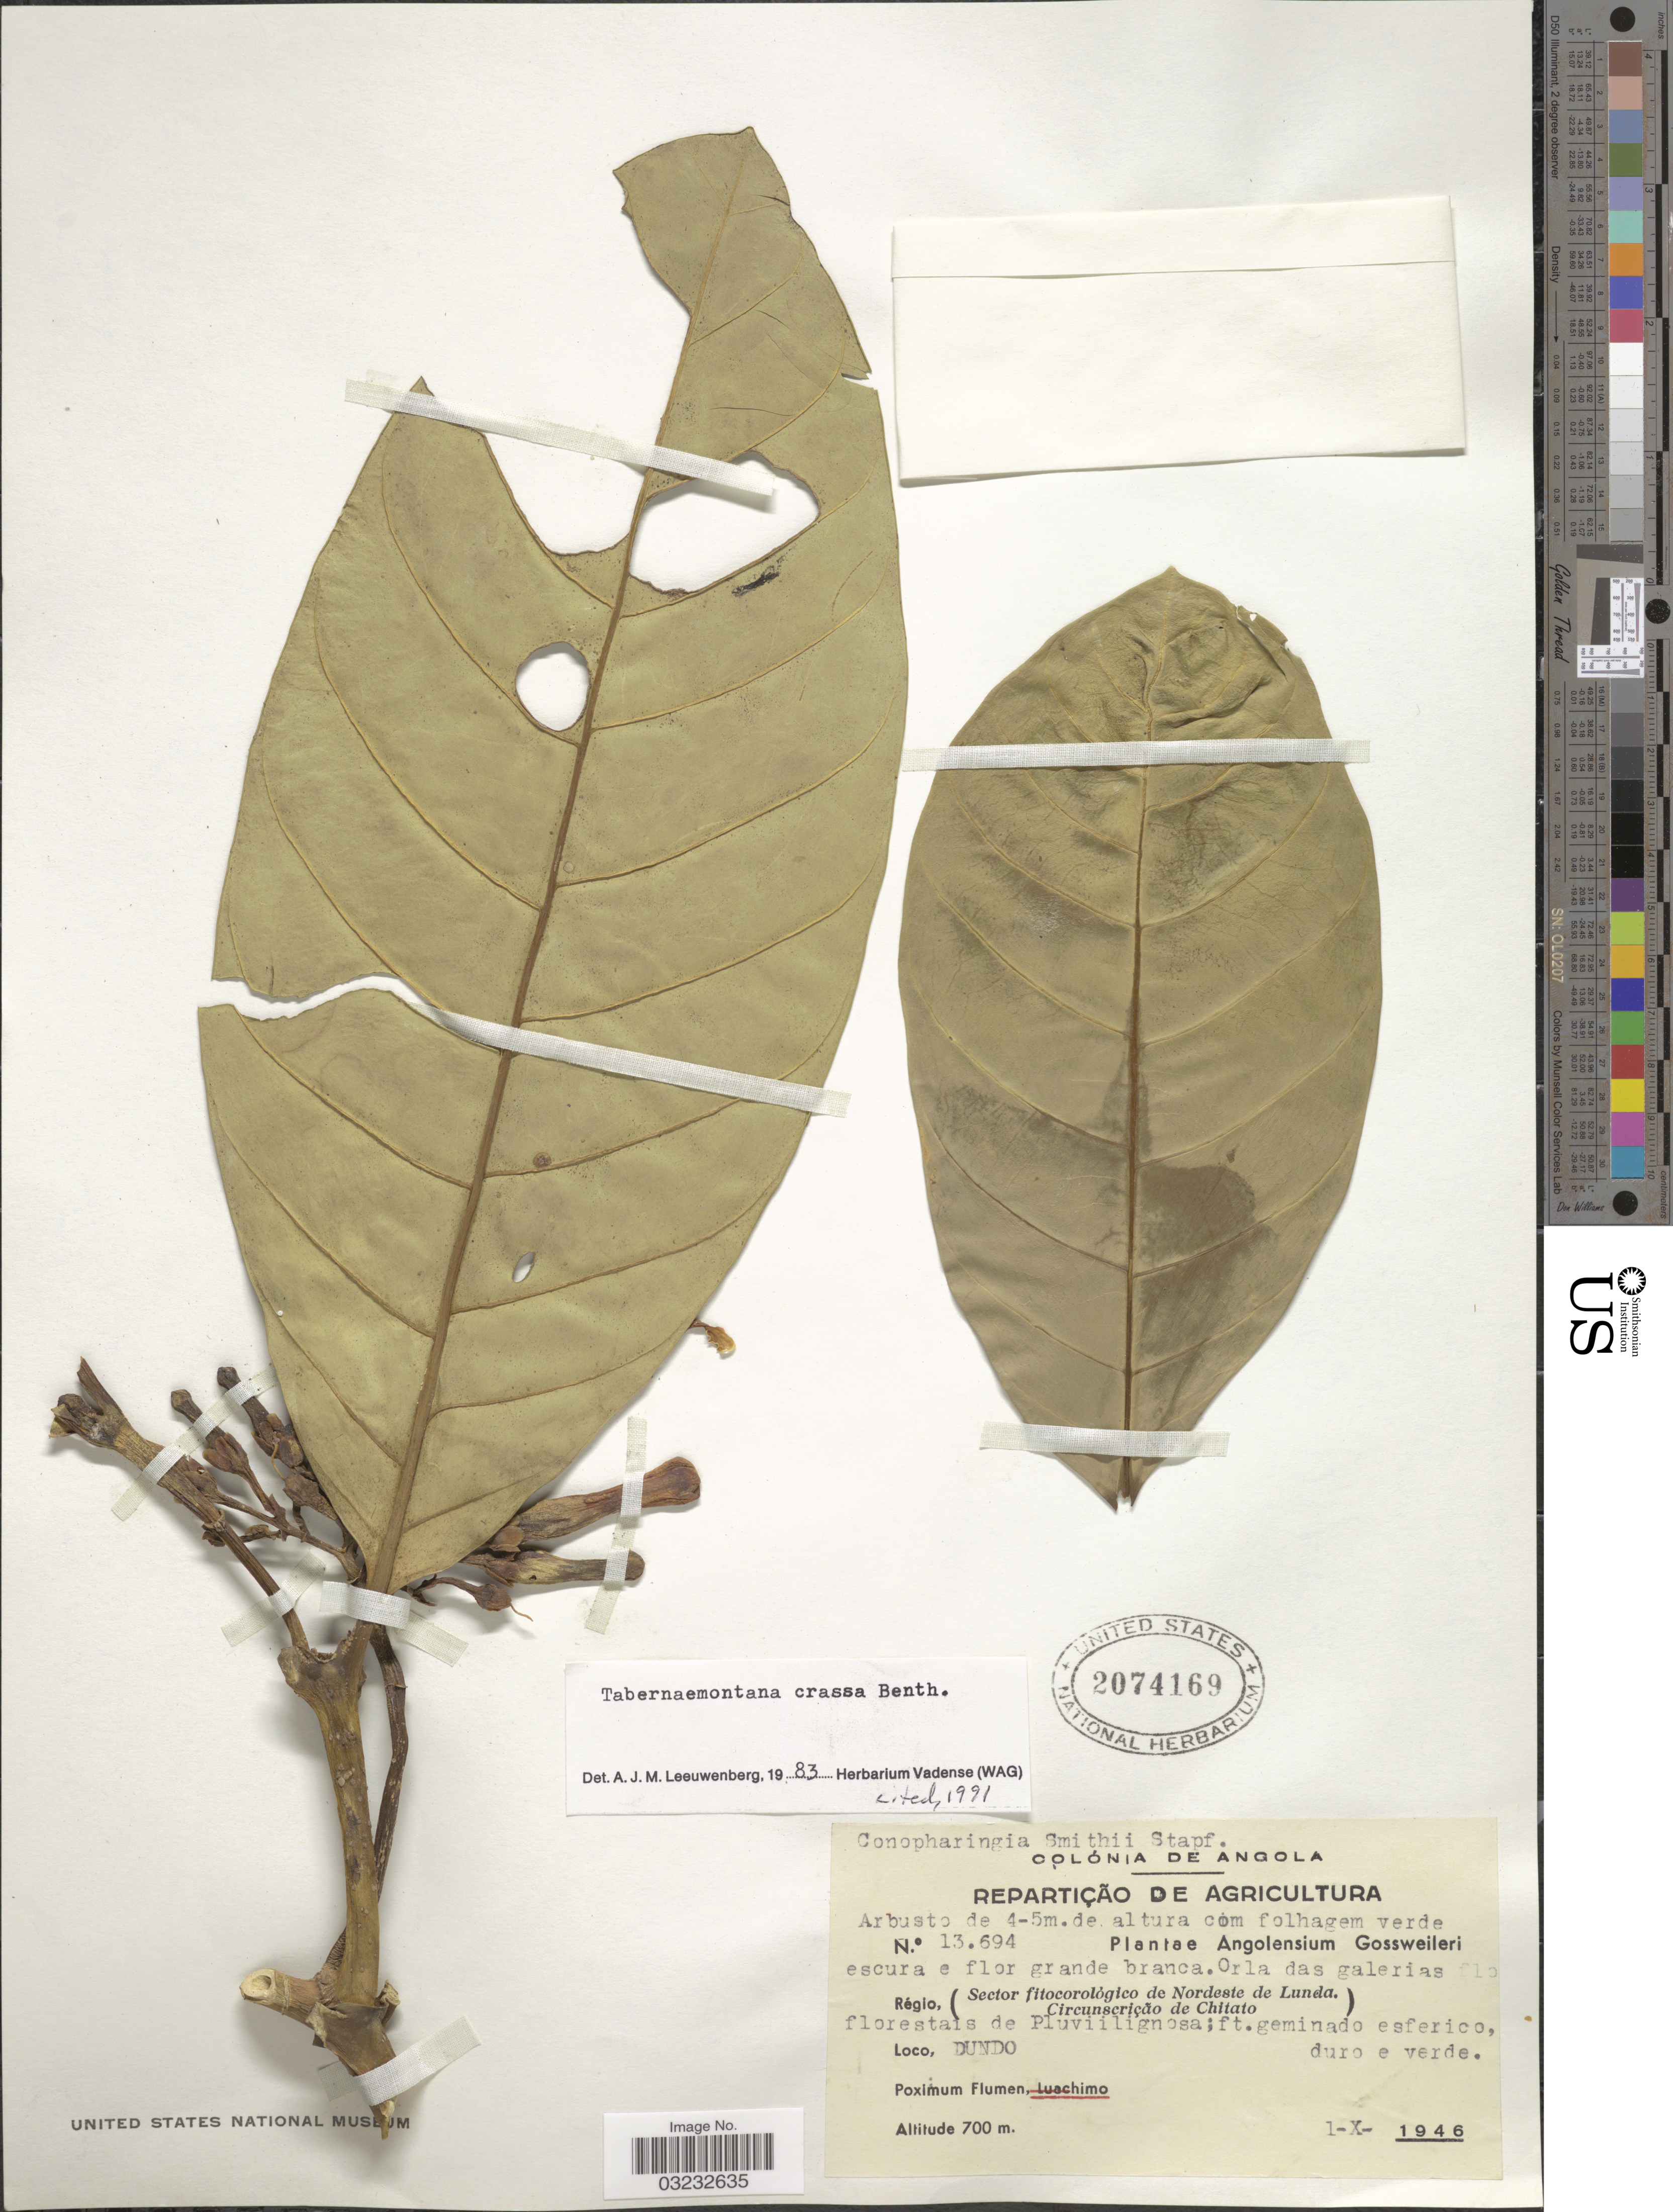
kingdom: Plantae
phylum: Tracheophyta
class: Magnoliopsida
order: Gentianales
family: Apocynaceae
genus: Tabernaemontana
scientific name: Tabernaemontana crassa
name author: Benth.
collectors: -. Gossweiler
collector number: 13694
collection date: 1946-10-01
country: Angola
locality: Régio, (Sector fitocorológico de Nordeste de Lunda. Circunscrição de Chitato). Dundo.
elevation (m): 700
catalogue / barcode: US 2074169